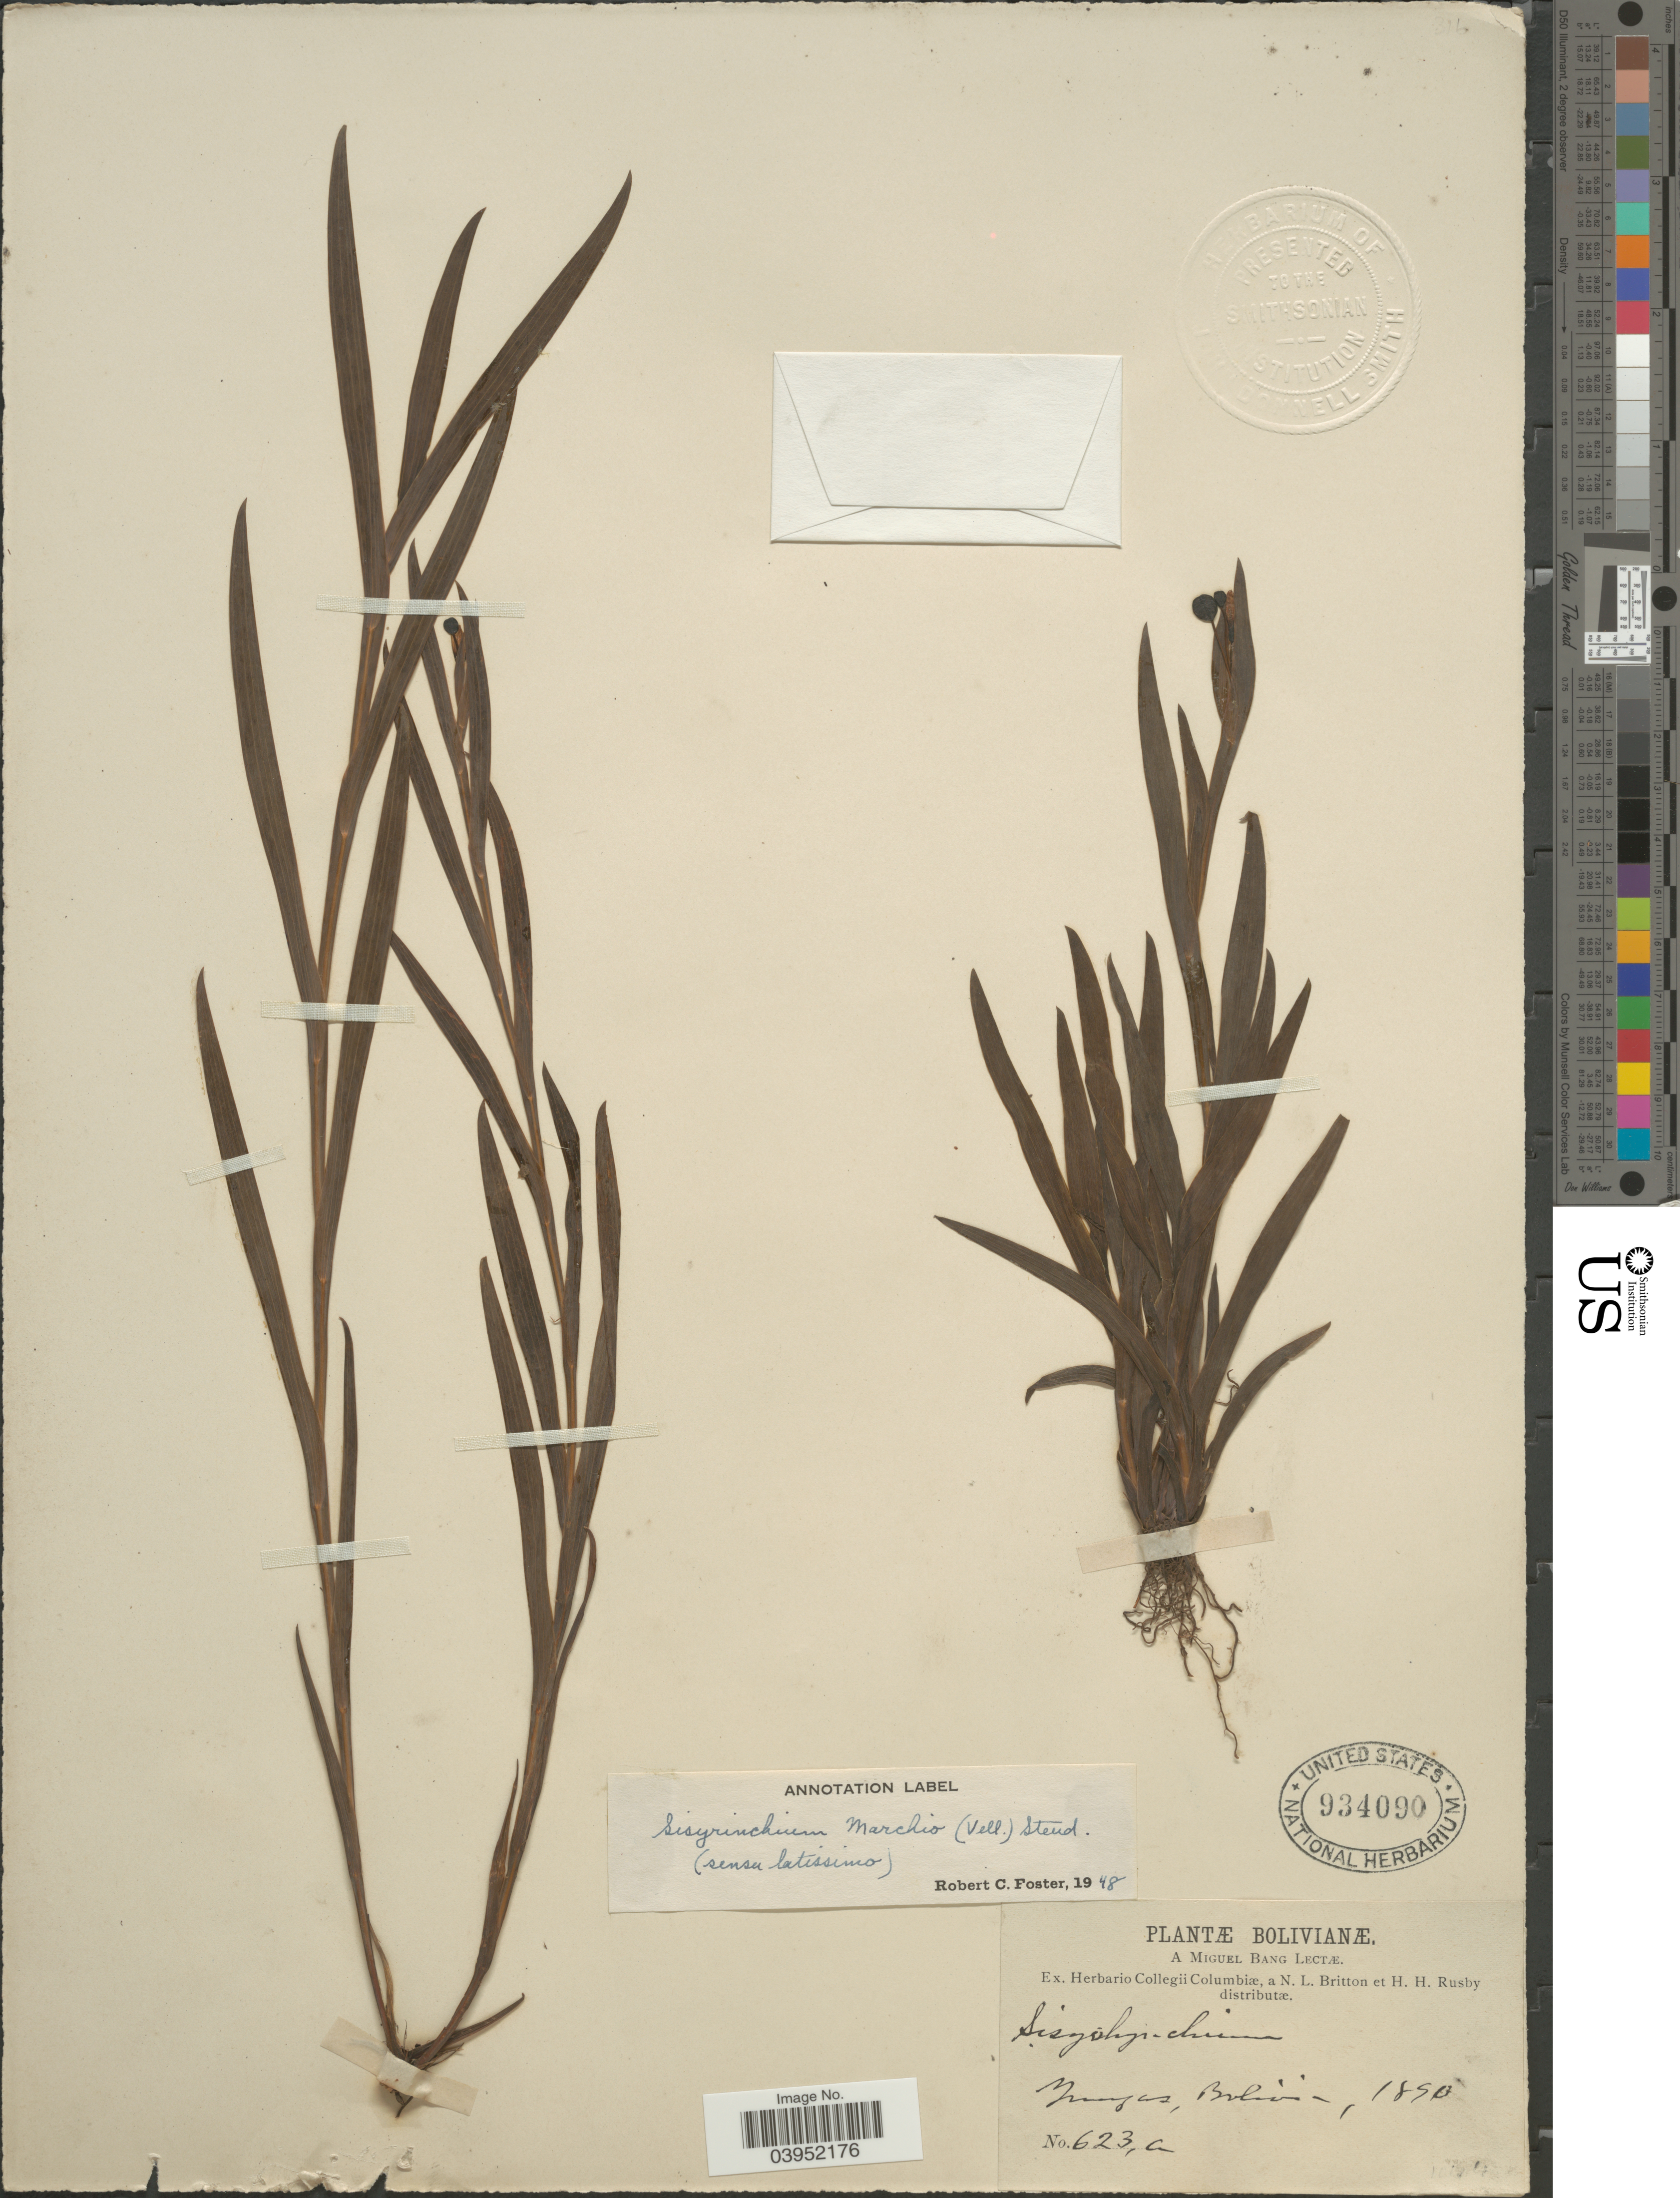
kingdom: Plantae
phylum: Tracheophyta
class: Liliopsida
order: Asparagales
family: Iridaceae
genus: Sisyrinchium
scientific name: Sisyrinchium marchio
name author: (Vell.) Steud.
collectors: M. Bang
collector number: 623a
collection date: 1890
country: Bolivia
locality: Yungas.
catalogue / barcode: US 934090